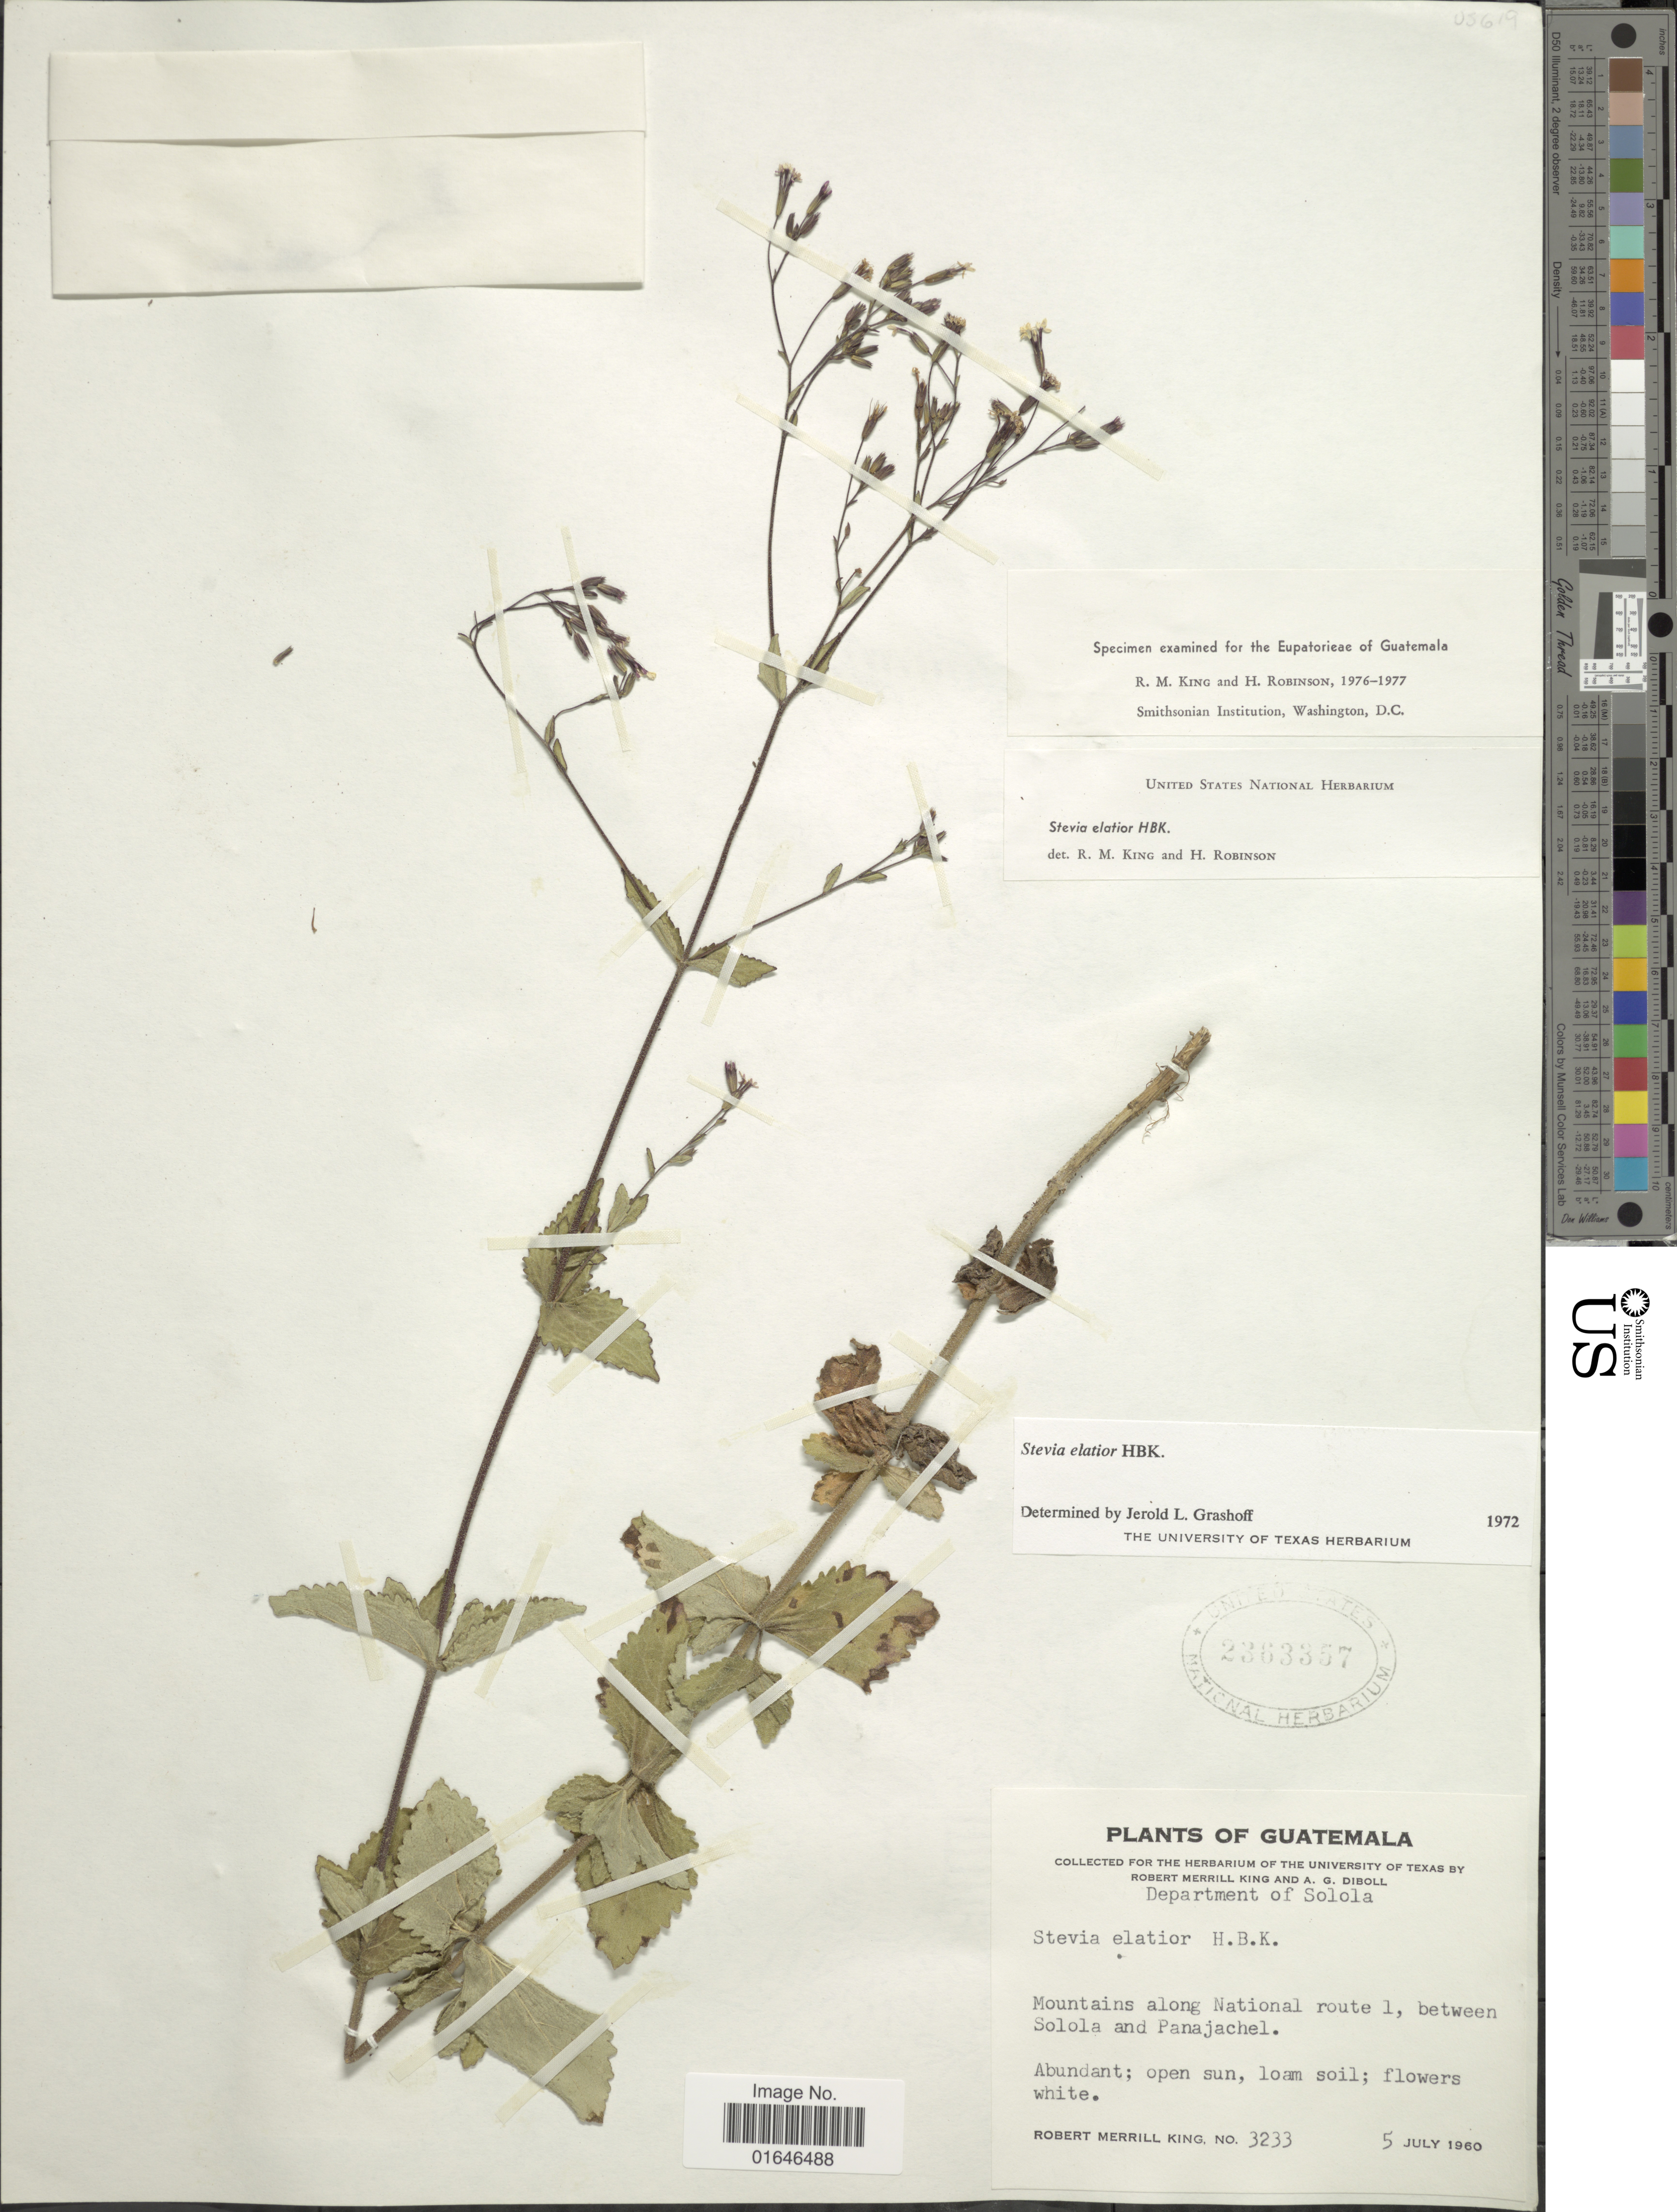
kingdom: Plantae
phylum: Tracheophyta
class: Magnoliopsida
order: Asterales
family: Asteraceae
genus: Stevia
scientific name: Stevia elatior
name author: Kunth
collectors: R. M. King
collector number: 3233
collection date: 1960-07-05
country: Guatemala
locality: Mountains along National route 1, between Solola and Panajachel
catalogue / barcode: US 2363357